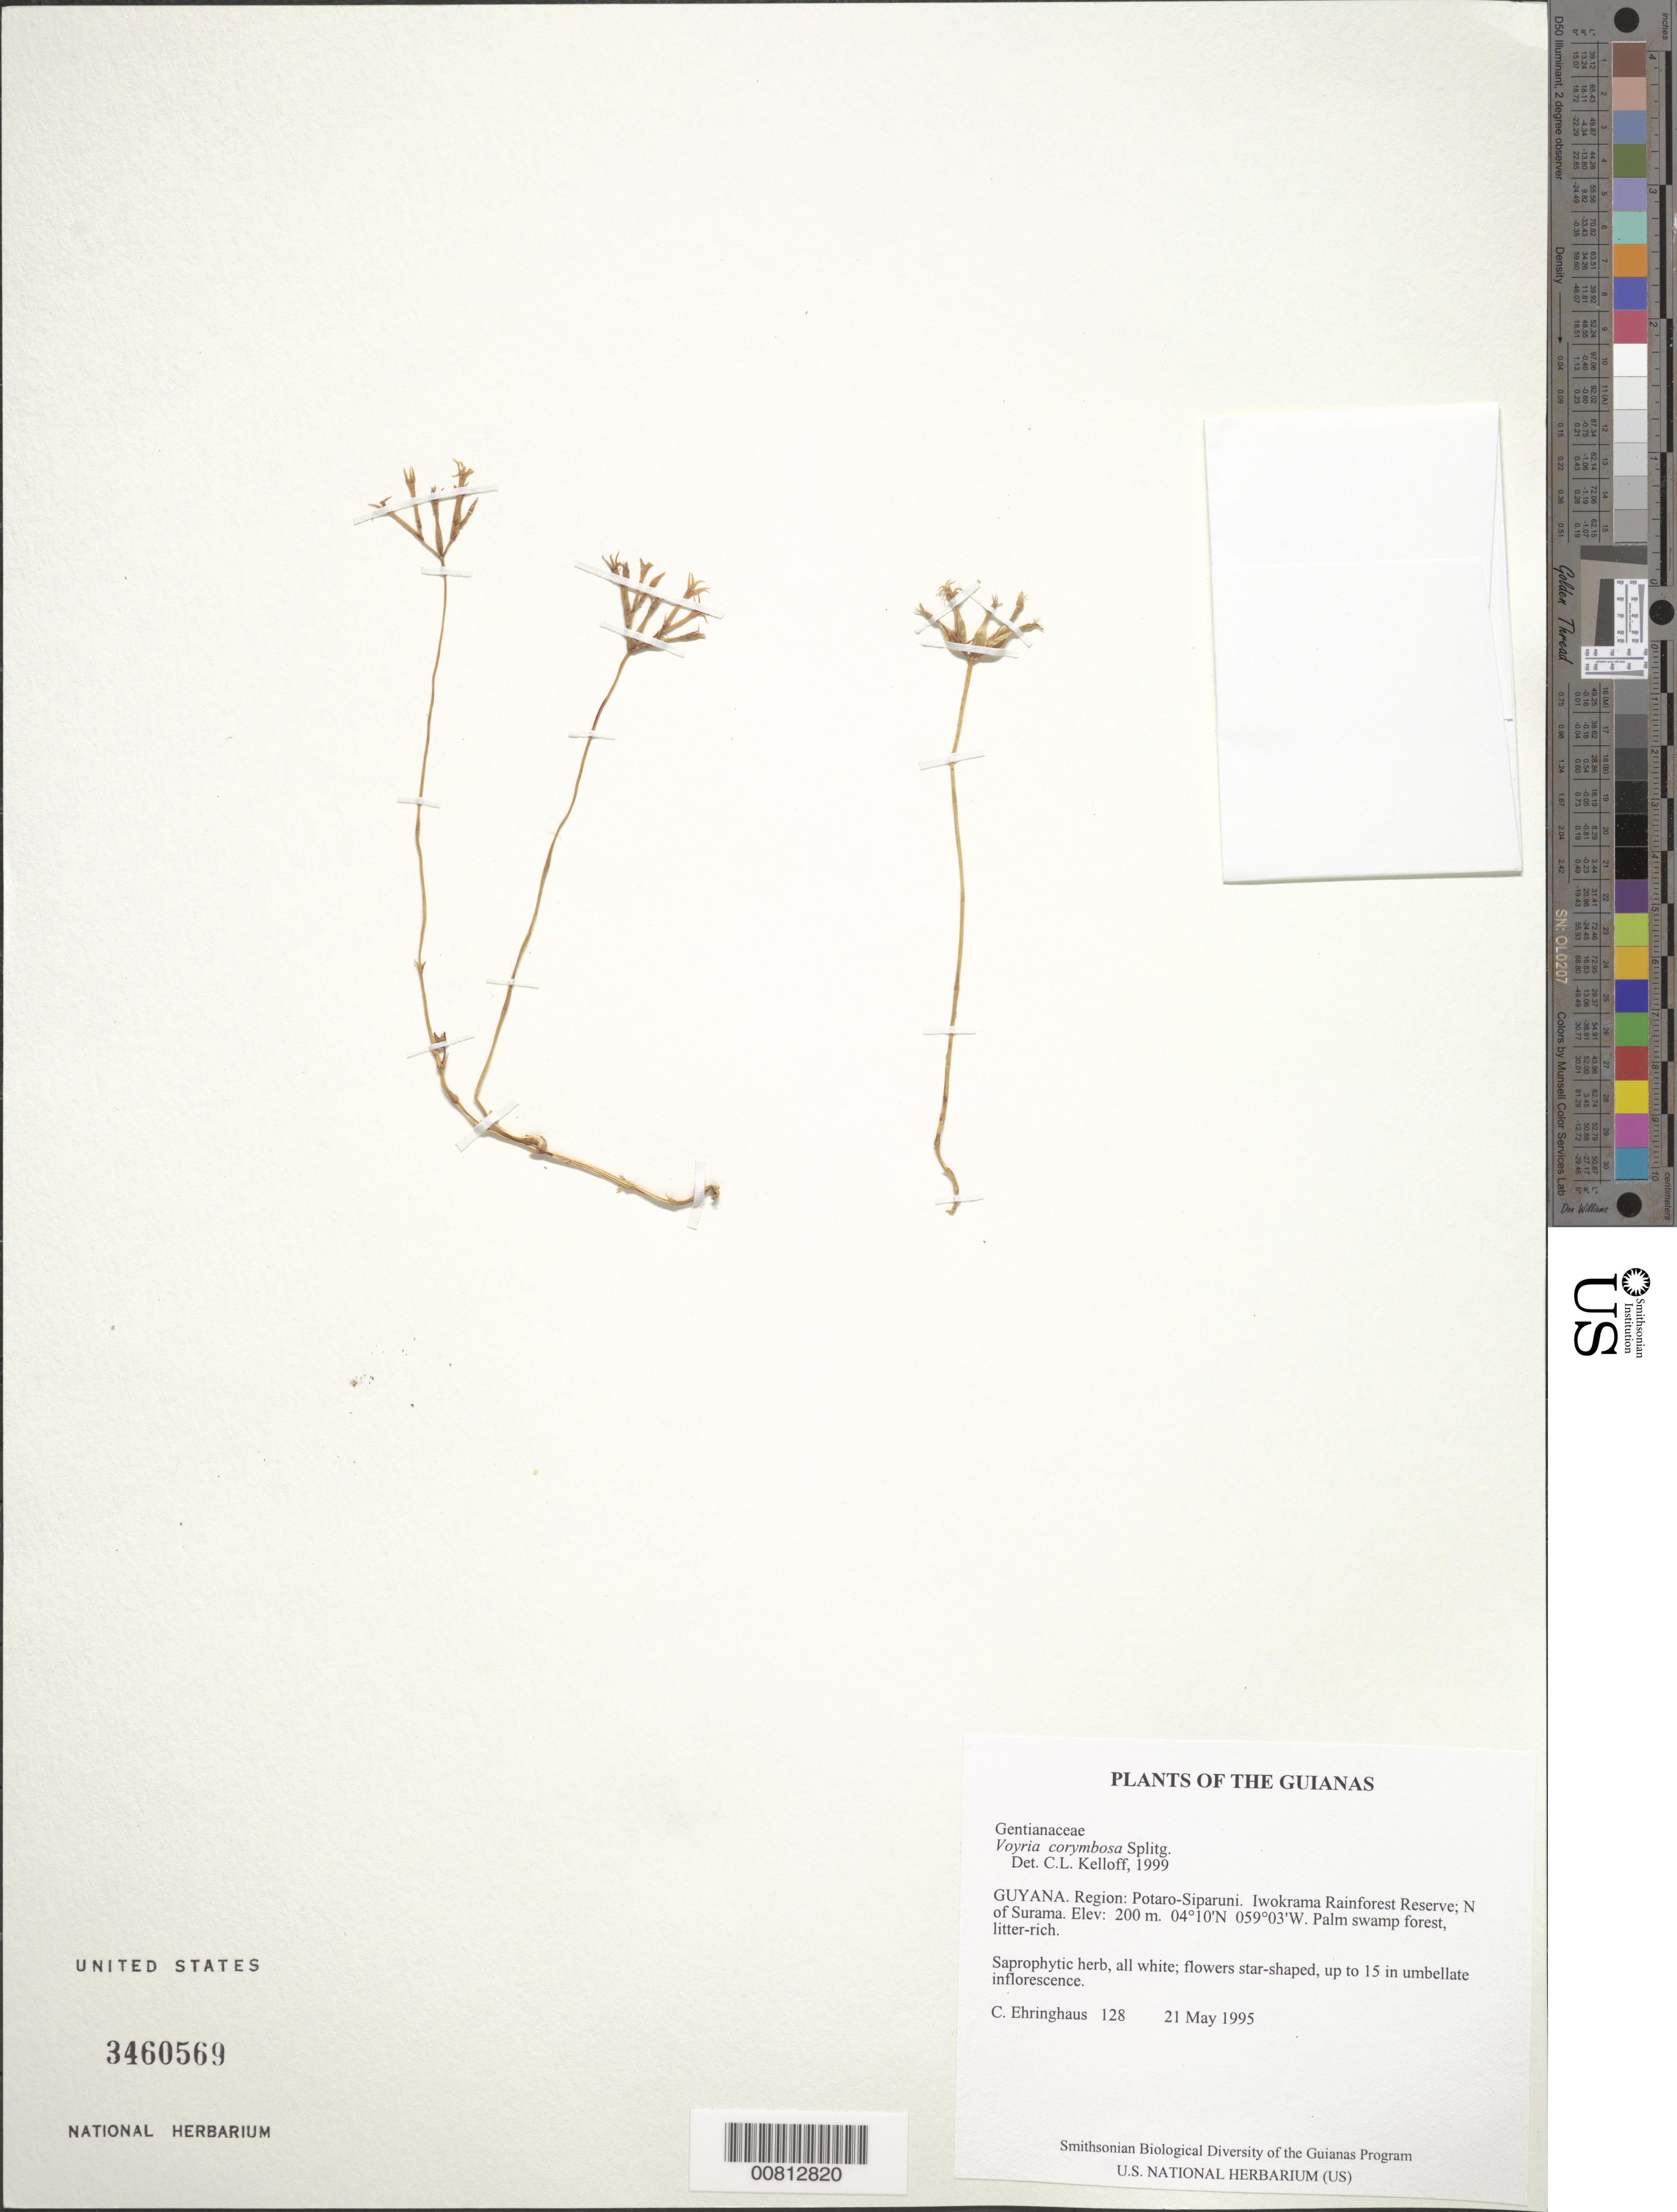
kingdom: Plantae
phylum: Tracheophyta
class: Magnoliopsida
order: Gentianales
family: Gentianaceae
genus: Voyria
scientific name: Voyria corymbosa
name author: Splitg.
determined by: Kelloff, Carol L., (US), Smithsonian Institution - National Museum of Natural History (UNITED STATES)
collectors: C. Ehringhaus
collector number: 128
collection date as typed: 21 May 1995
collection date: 1995-05-21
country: Guyana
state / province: Potaro-Siparuni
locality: Iwokrama Rainforest Reserve; N of Surama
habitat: Palm swamp forest, litter-rich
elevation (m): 200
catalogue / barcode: US 3460569